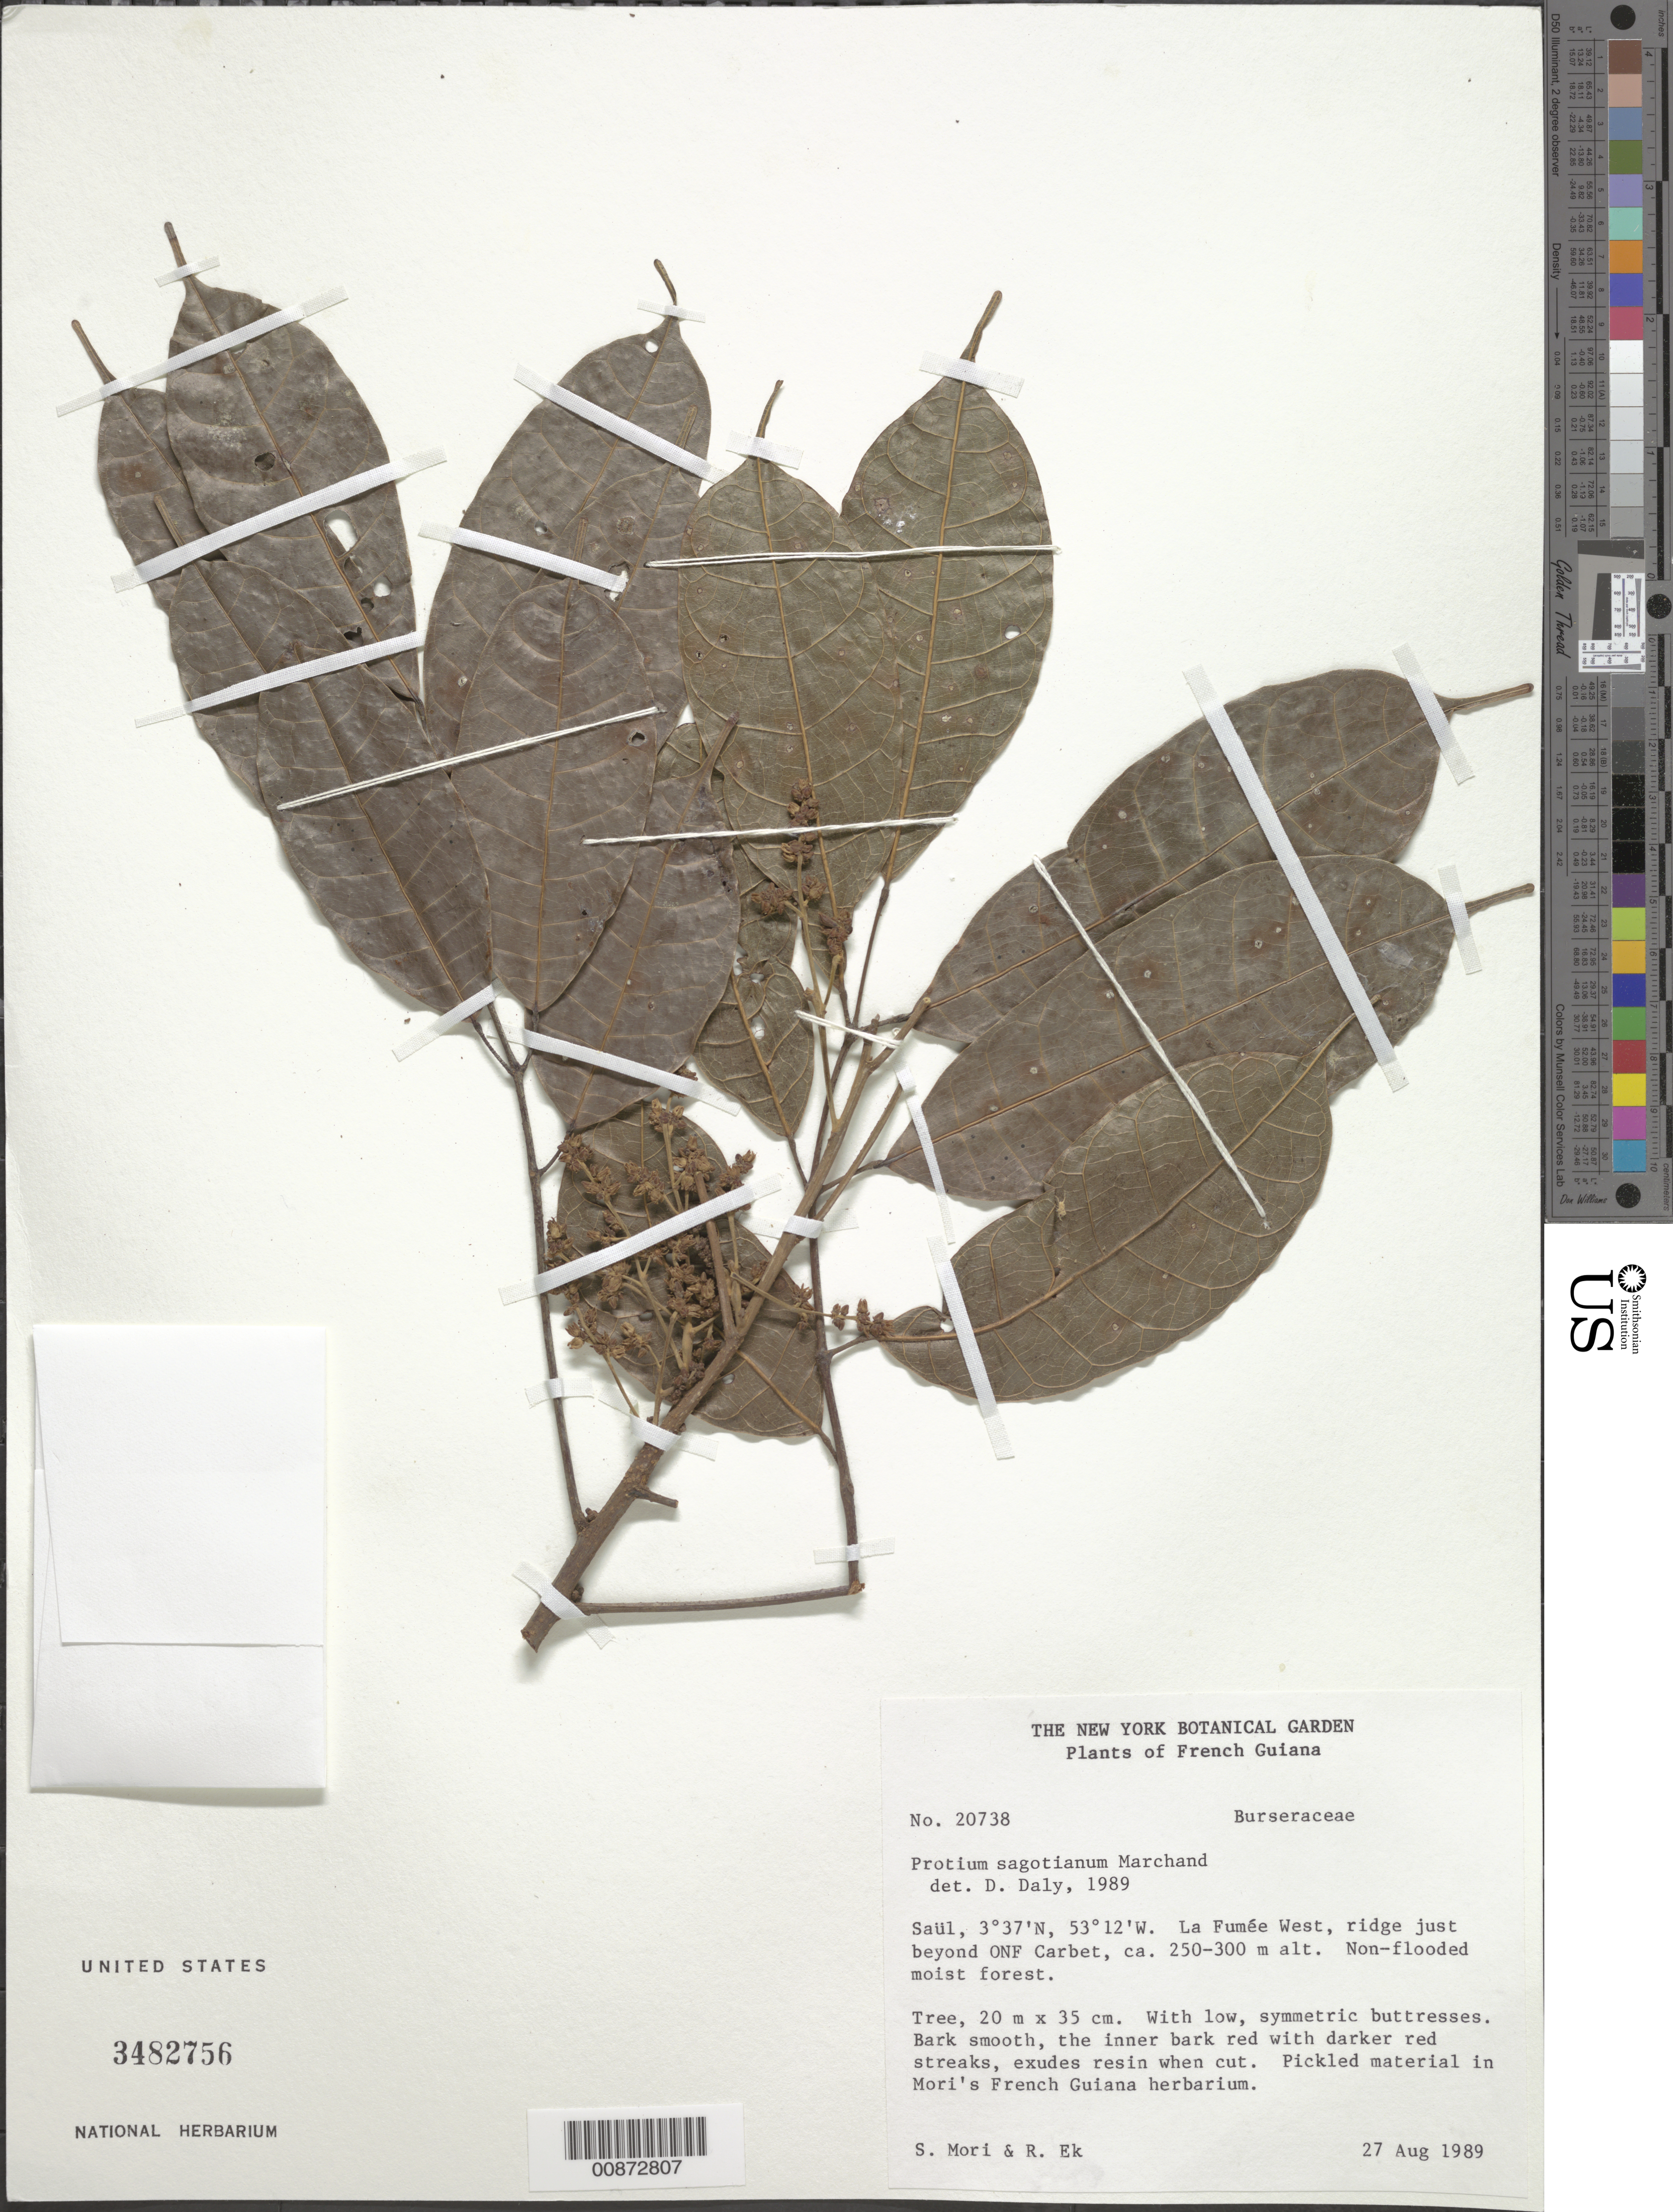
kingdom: Plantae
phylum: Tracheophyta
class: Magnoliopsida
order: Sapindales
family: Burseraceae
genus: Protium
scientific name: Protium sagotianum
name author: Marchand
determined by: Daly, D. C.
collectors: S. Mori & R. C. Ek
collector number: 20738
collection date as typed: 27-Aug-89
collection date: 1989-08-27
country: French Guiana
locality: Saül, La Fumée West, just beyond ONF Carbet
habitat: Non-flooded moist forest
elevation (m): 250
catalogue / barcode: US 3482756